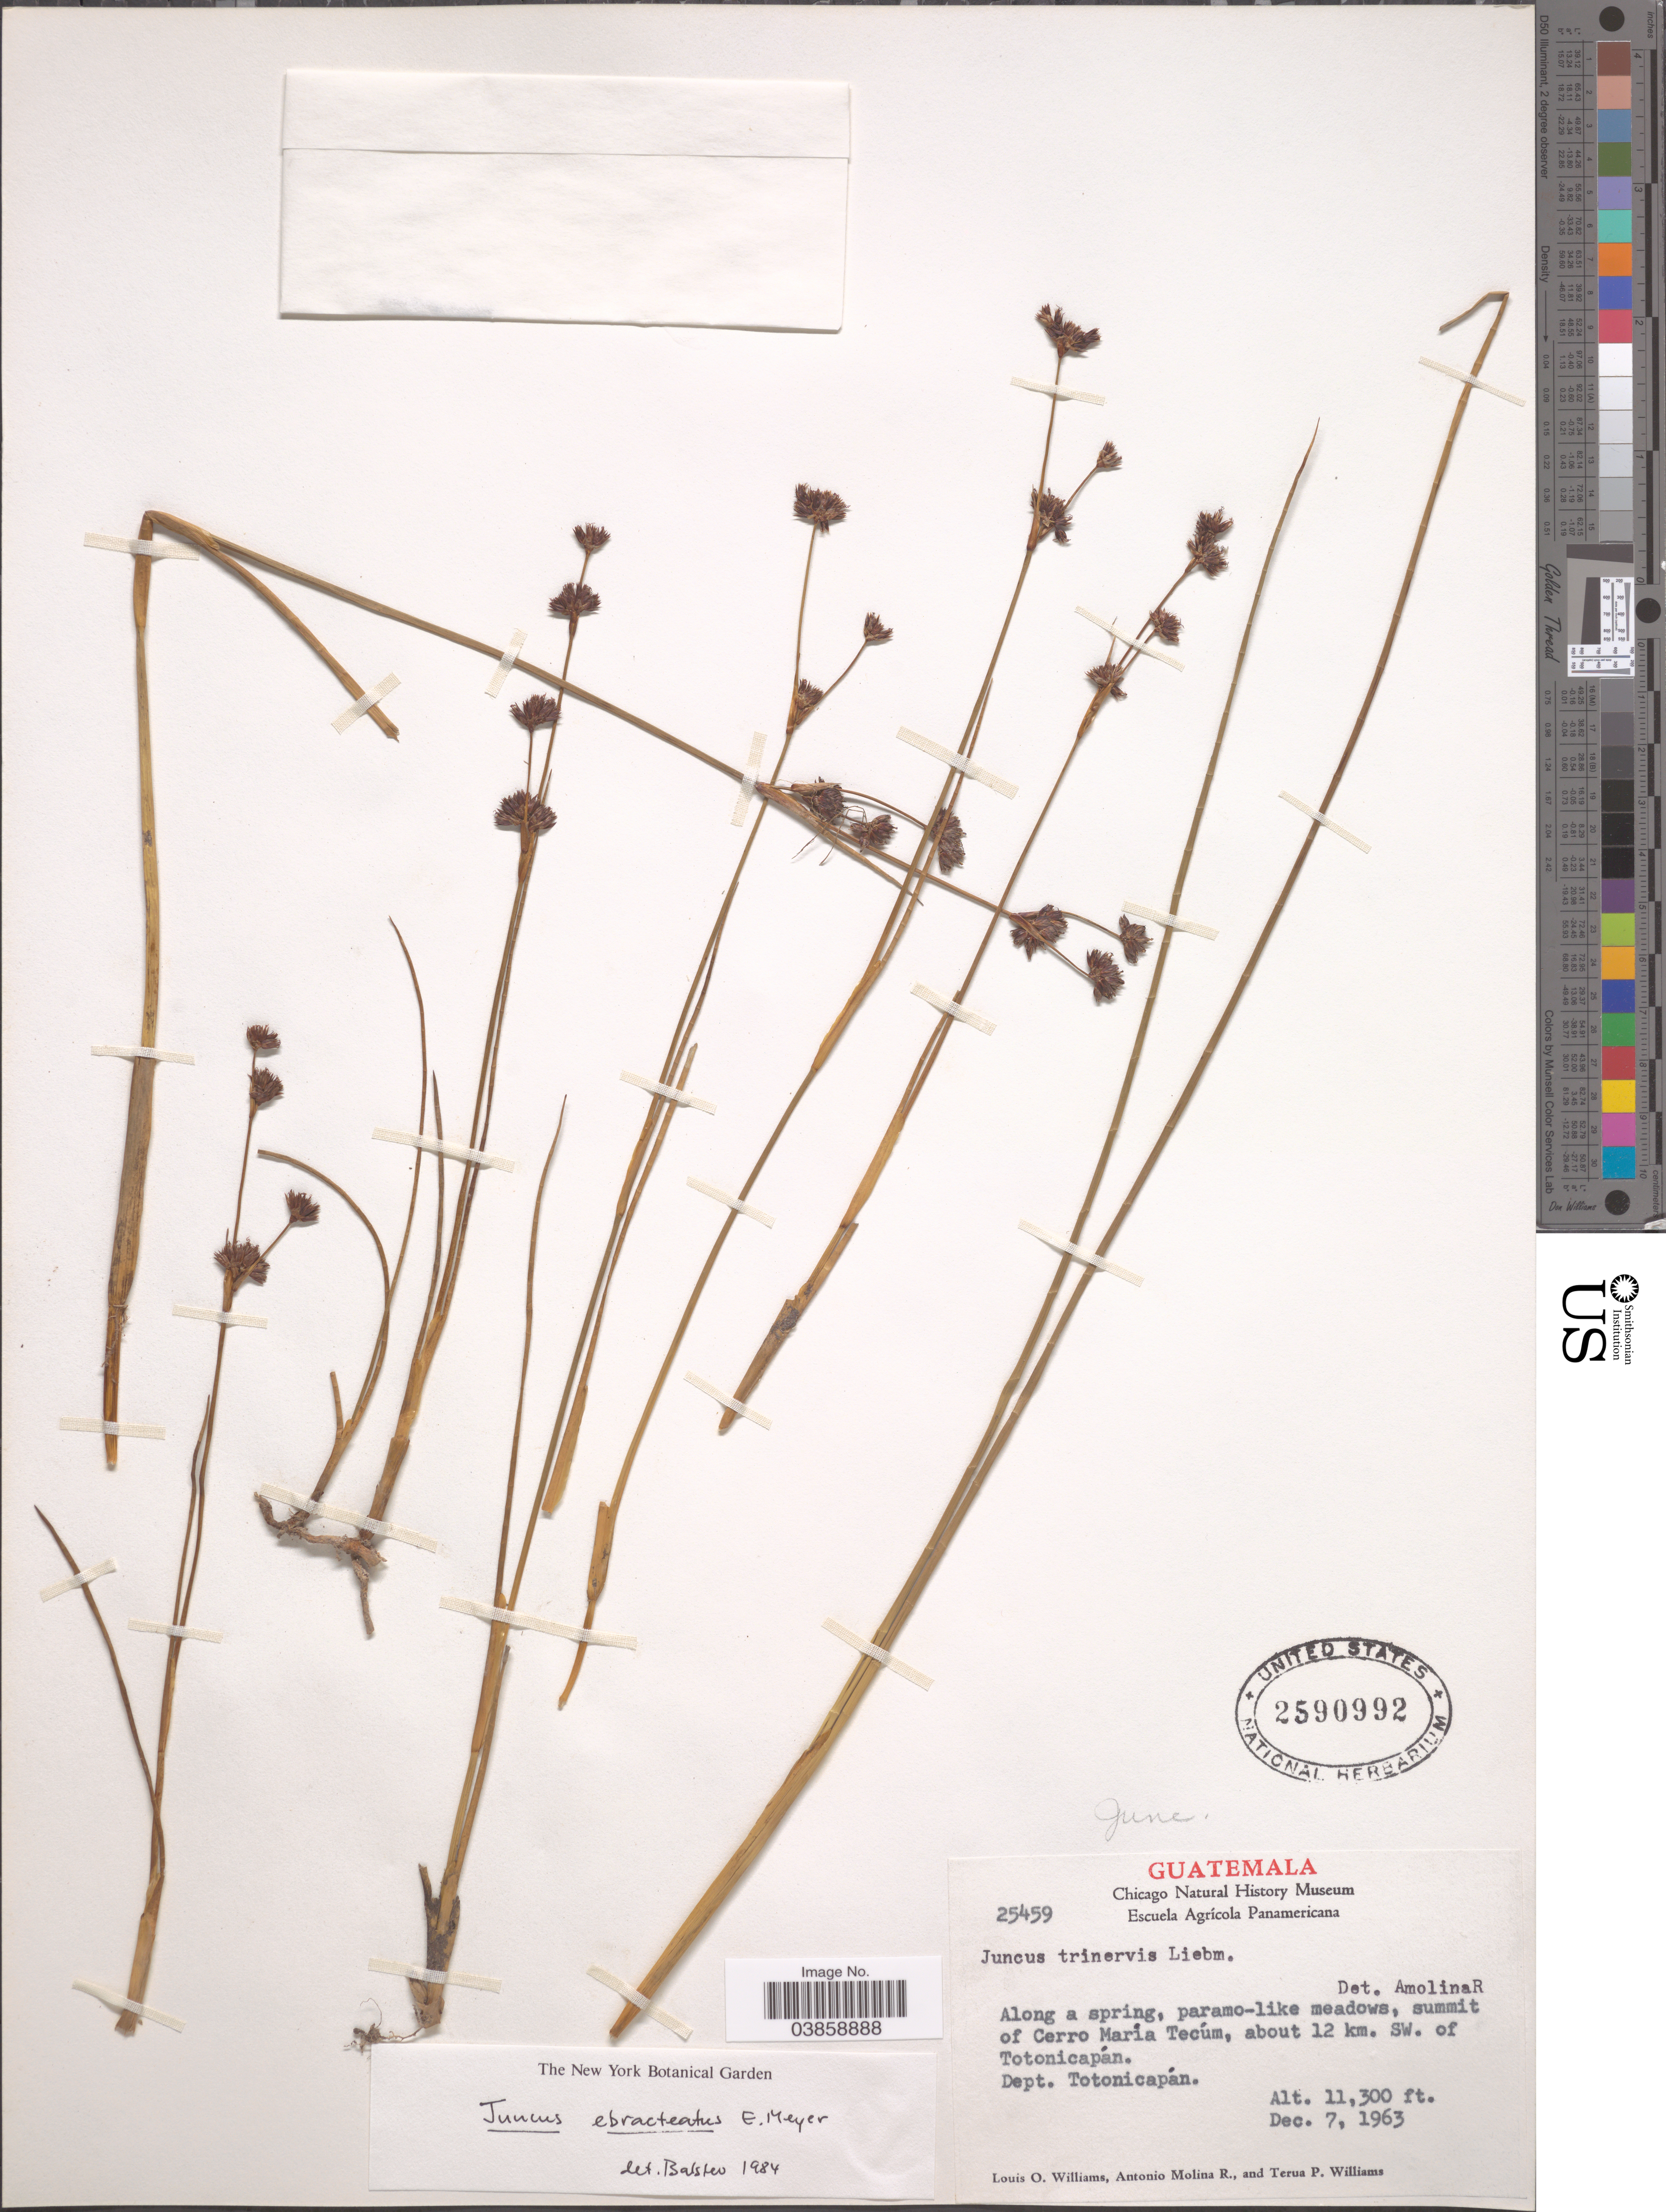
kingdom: Plantae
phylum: Tracheophyta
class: Liliopsida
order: Poales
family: Juncaceae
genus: Juncus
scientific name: Juncus ebracteatus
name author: E. Mey.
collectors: L. O. Williams, A. Molina R. & T. Williams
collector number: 25459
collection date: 1963-12-07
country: Guatemala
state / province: Totonicapan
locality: Paramo-like meadows, summit of Cerro María Tecúm, about 12 km. SW. of Totonicapán. Dept. Totonicapán.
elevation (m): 3444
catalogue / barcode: US 2590992